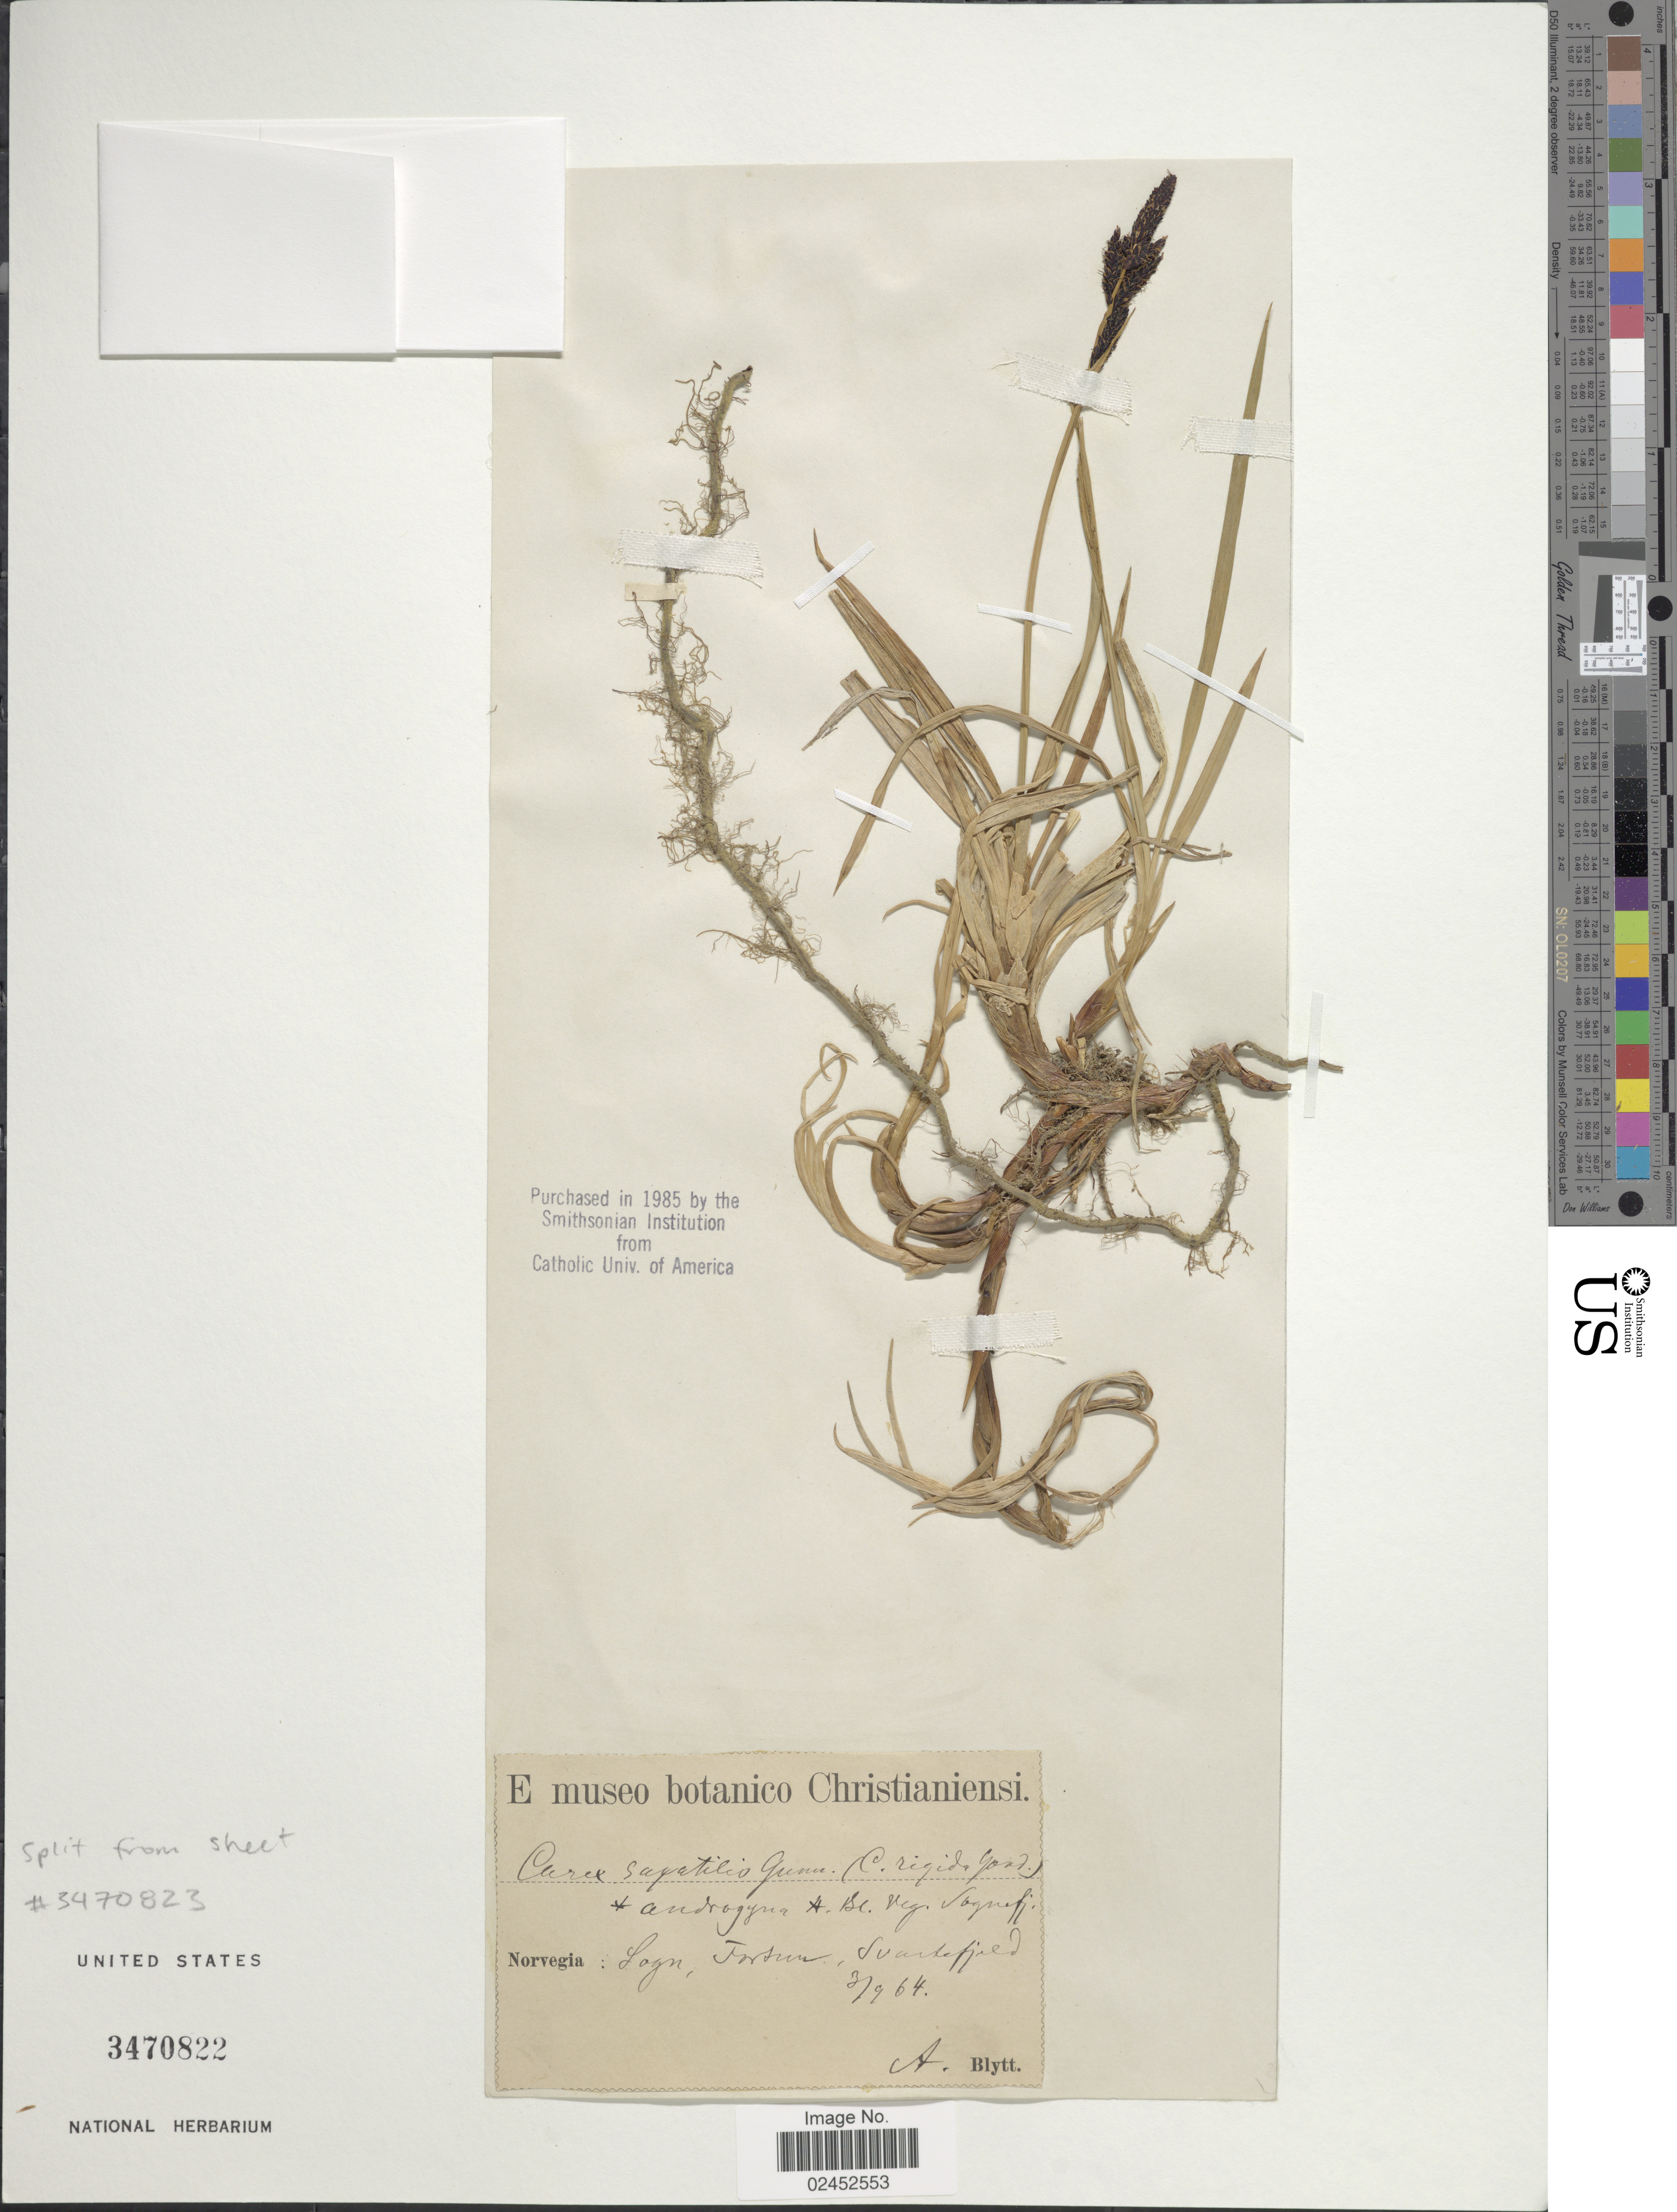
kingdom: Plantae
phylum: Tracheophyta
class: Liliopsida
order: Poales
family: Cyperaceae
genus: Carex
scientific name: Carex saxatilis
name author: L.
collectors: A. Blytt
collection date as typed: Transcribed d/m/y: 3/9/64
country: Norway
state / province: Sogn og Fjordane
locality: Norvegia: Sogn, Fortun, Svartefjeld.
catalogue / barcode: US 3470822